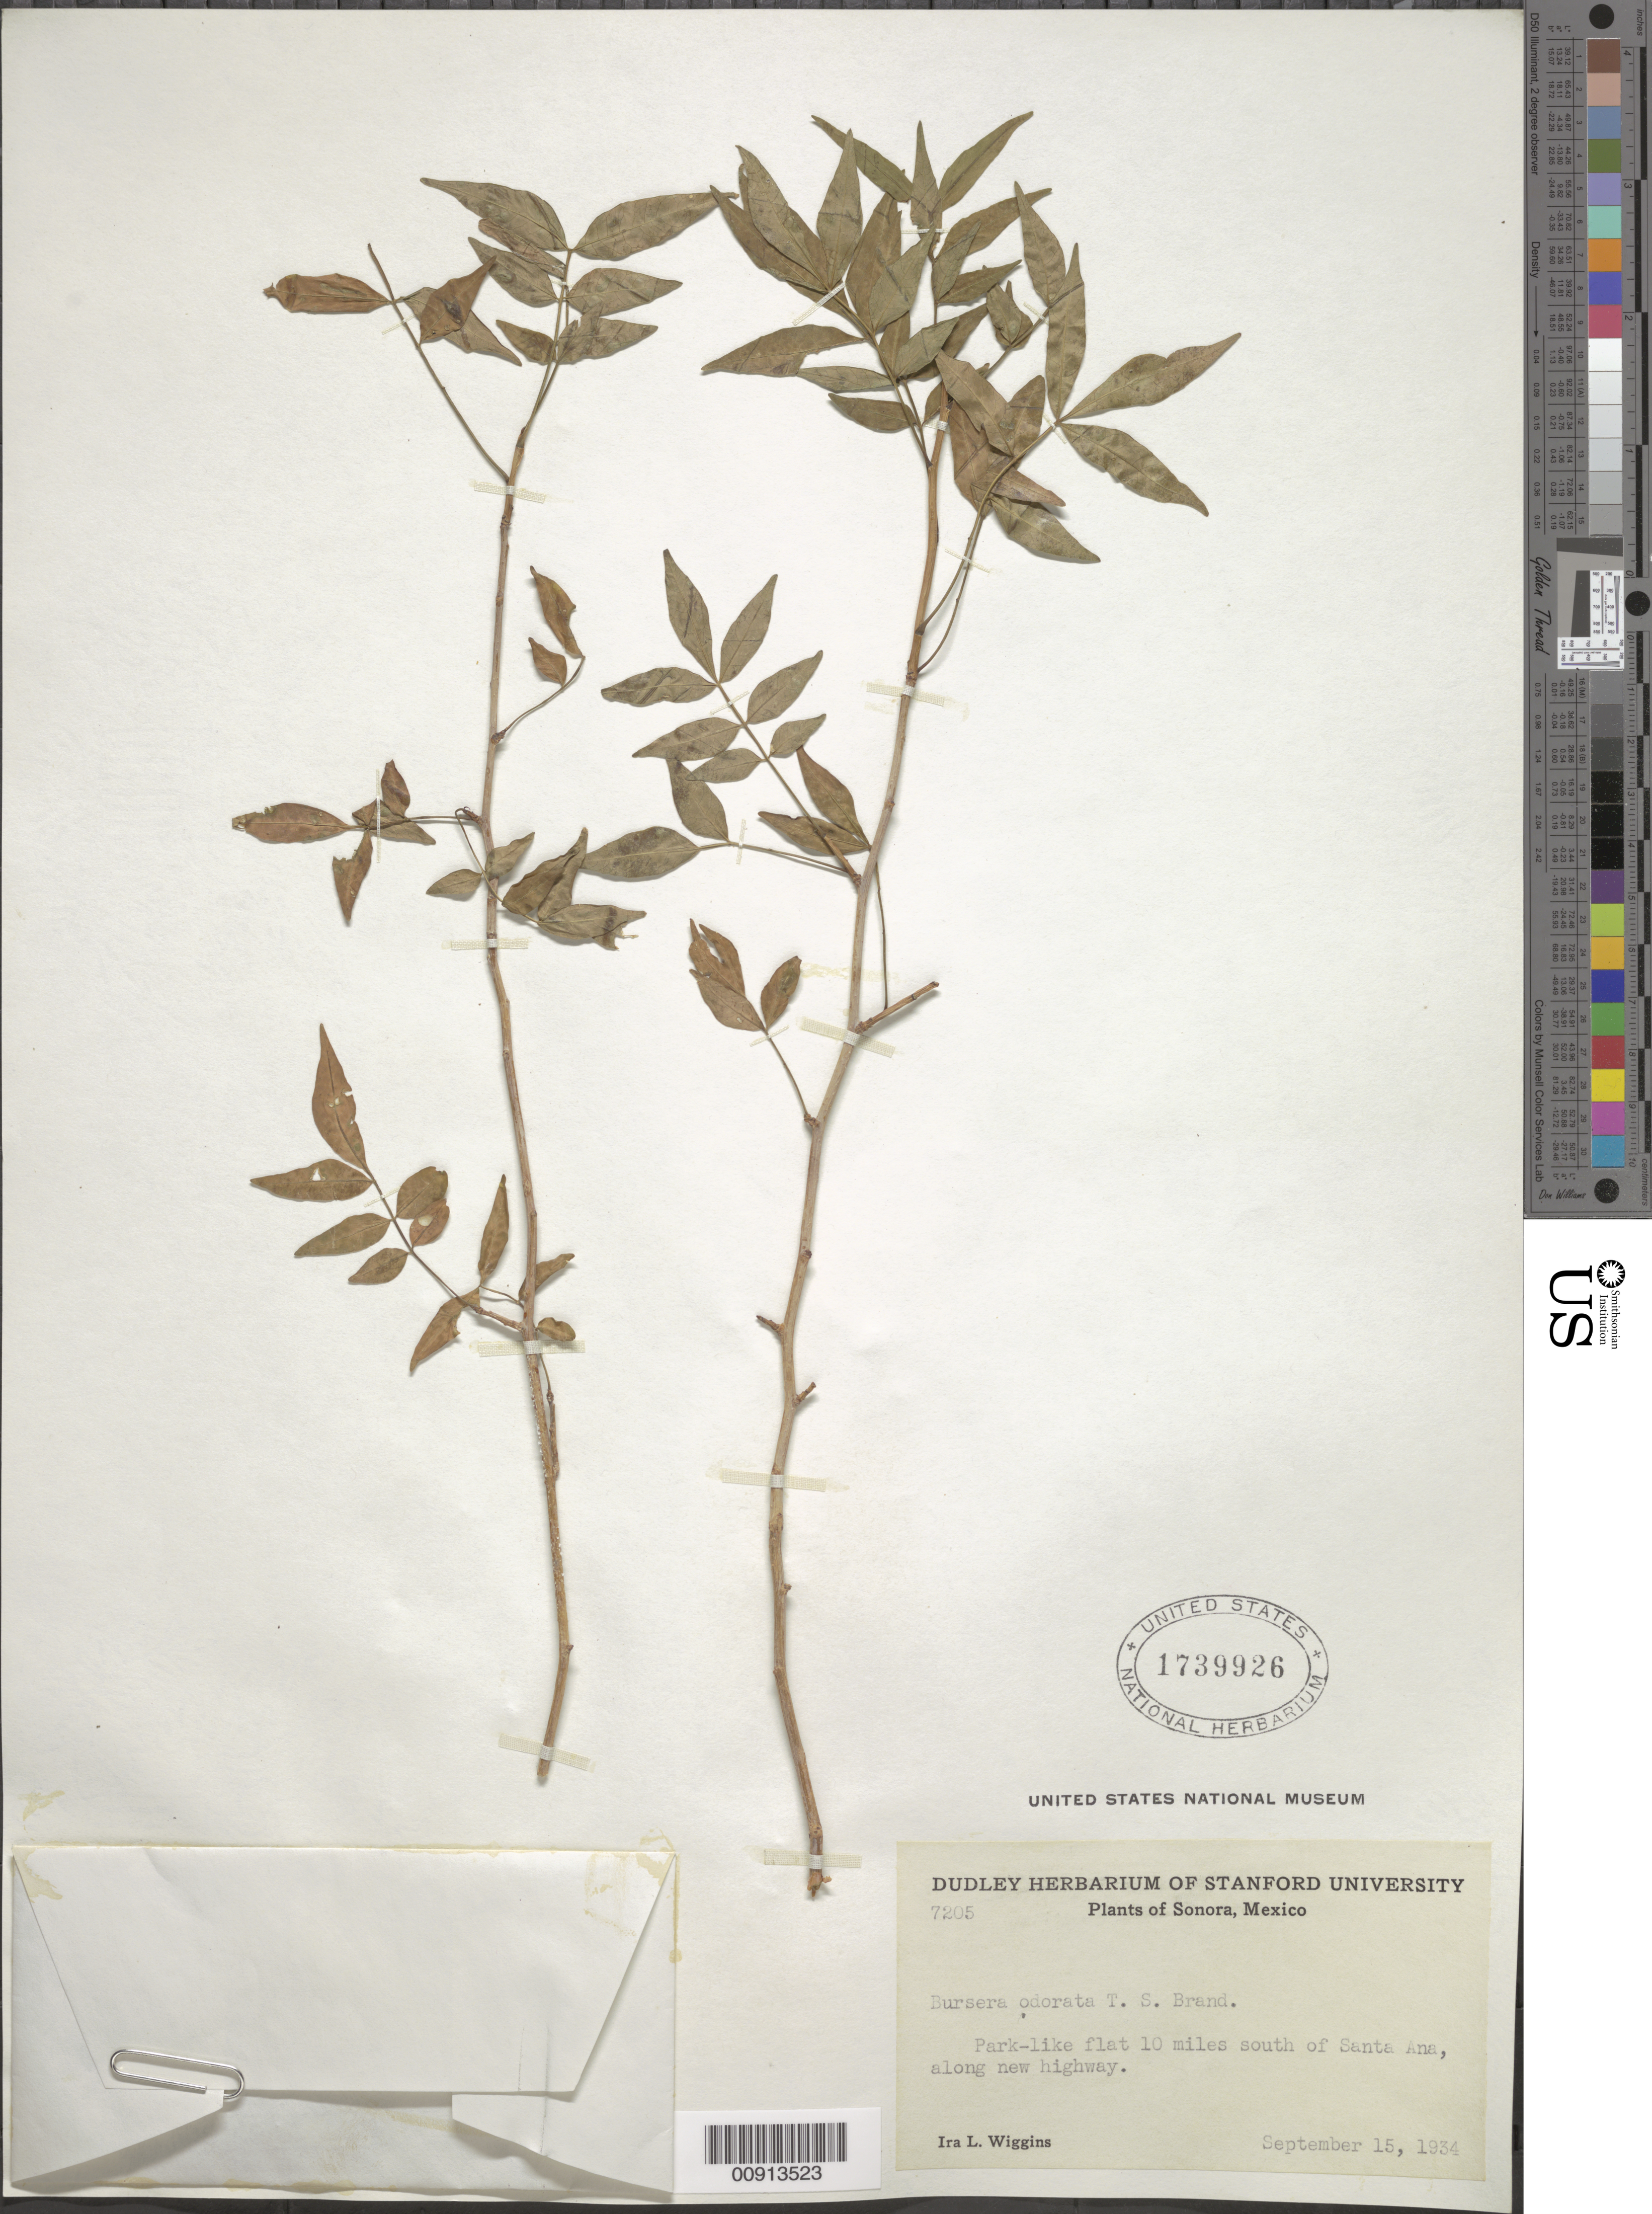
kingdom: Plantae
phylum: Tracheophyta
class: Magnoliopsida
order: Sapindales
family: Burseraceae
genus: Bursera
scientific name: Bursera fagaroides var. elongata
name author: (Kunth) Engl.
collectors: I. L. Wiggins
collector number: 7205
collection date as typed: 15 Sep 1934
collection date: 1934-09-15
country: Mexico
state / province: Sonora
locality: Sonora: Park-like flat 10 miles south of Santa Ana, along new highway.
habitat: Park-like flat.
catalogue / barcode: US 1739926